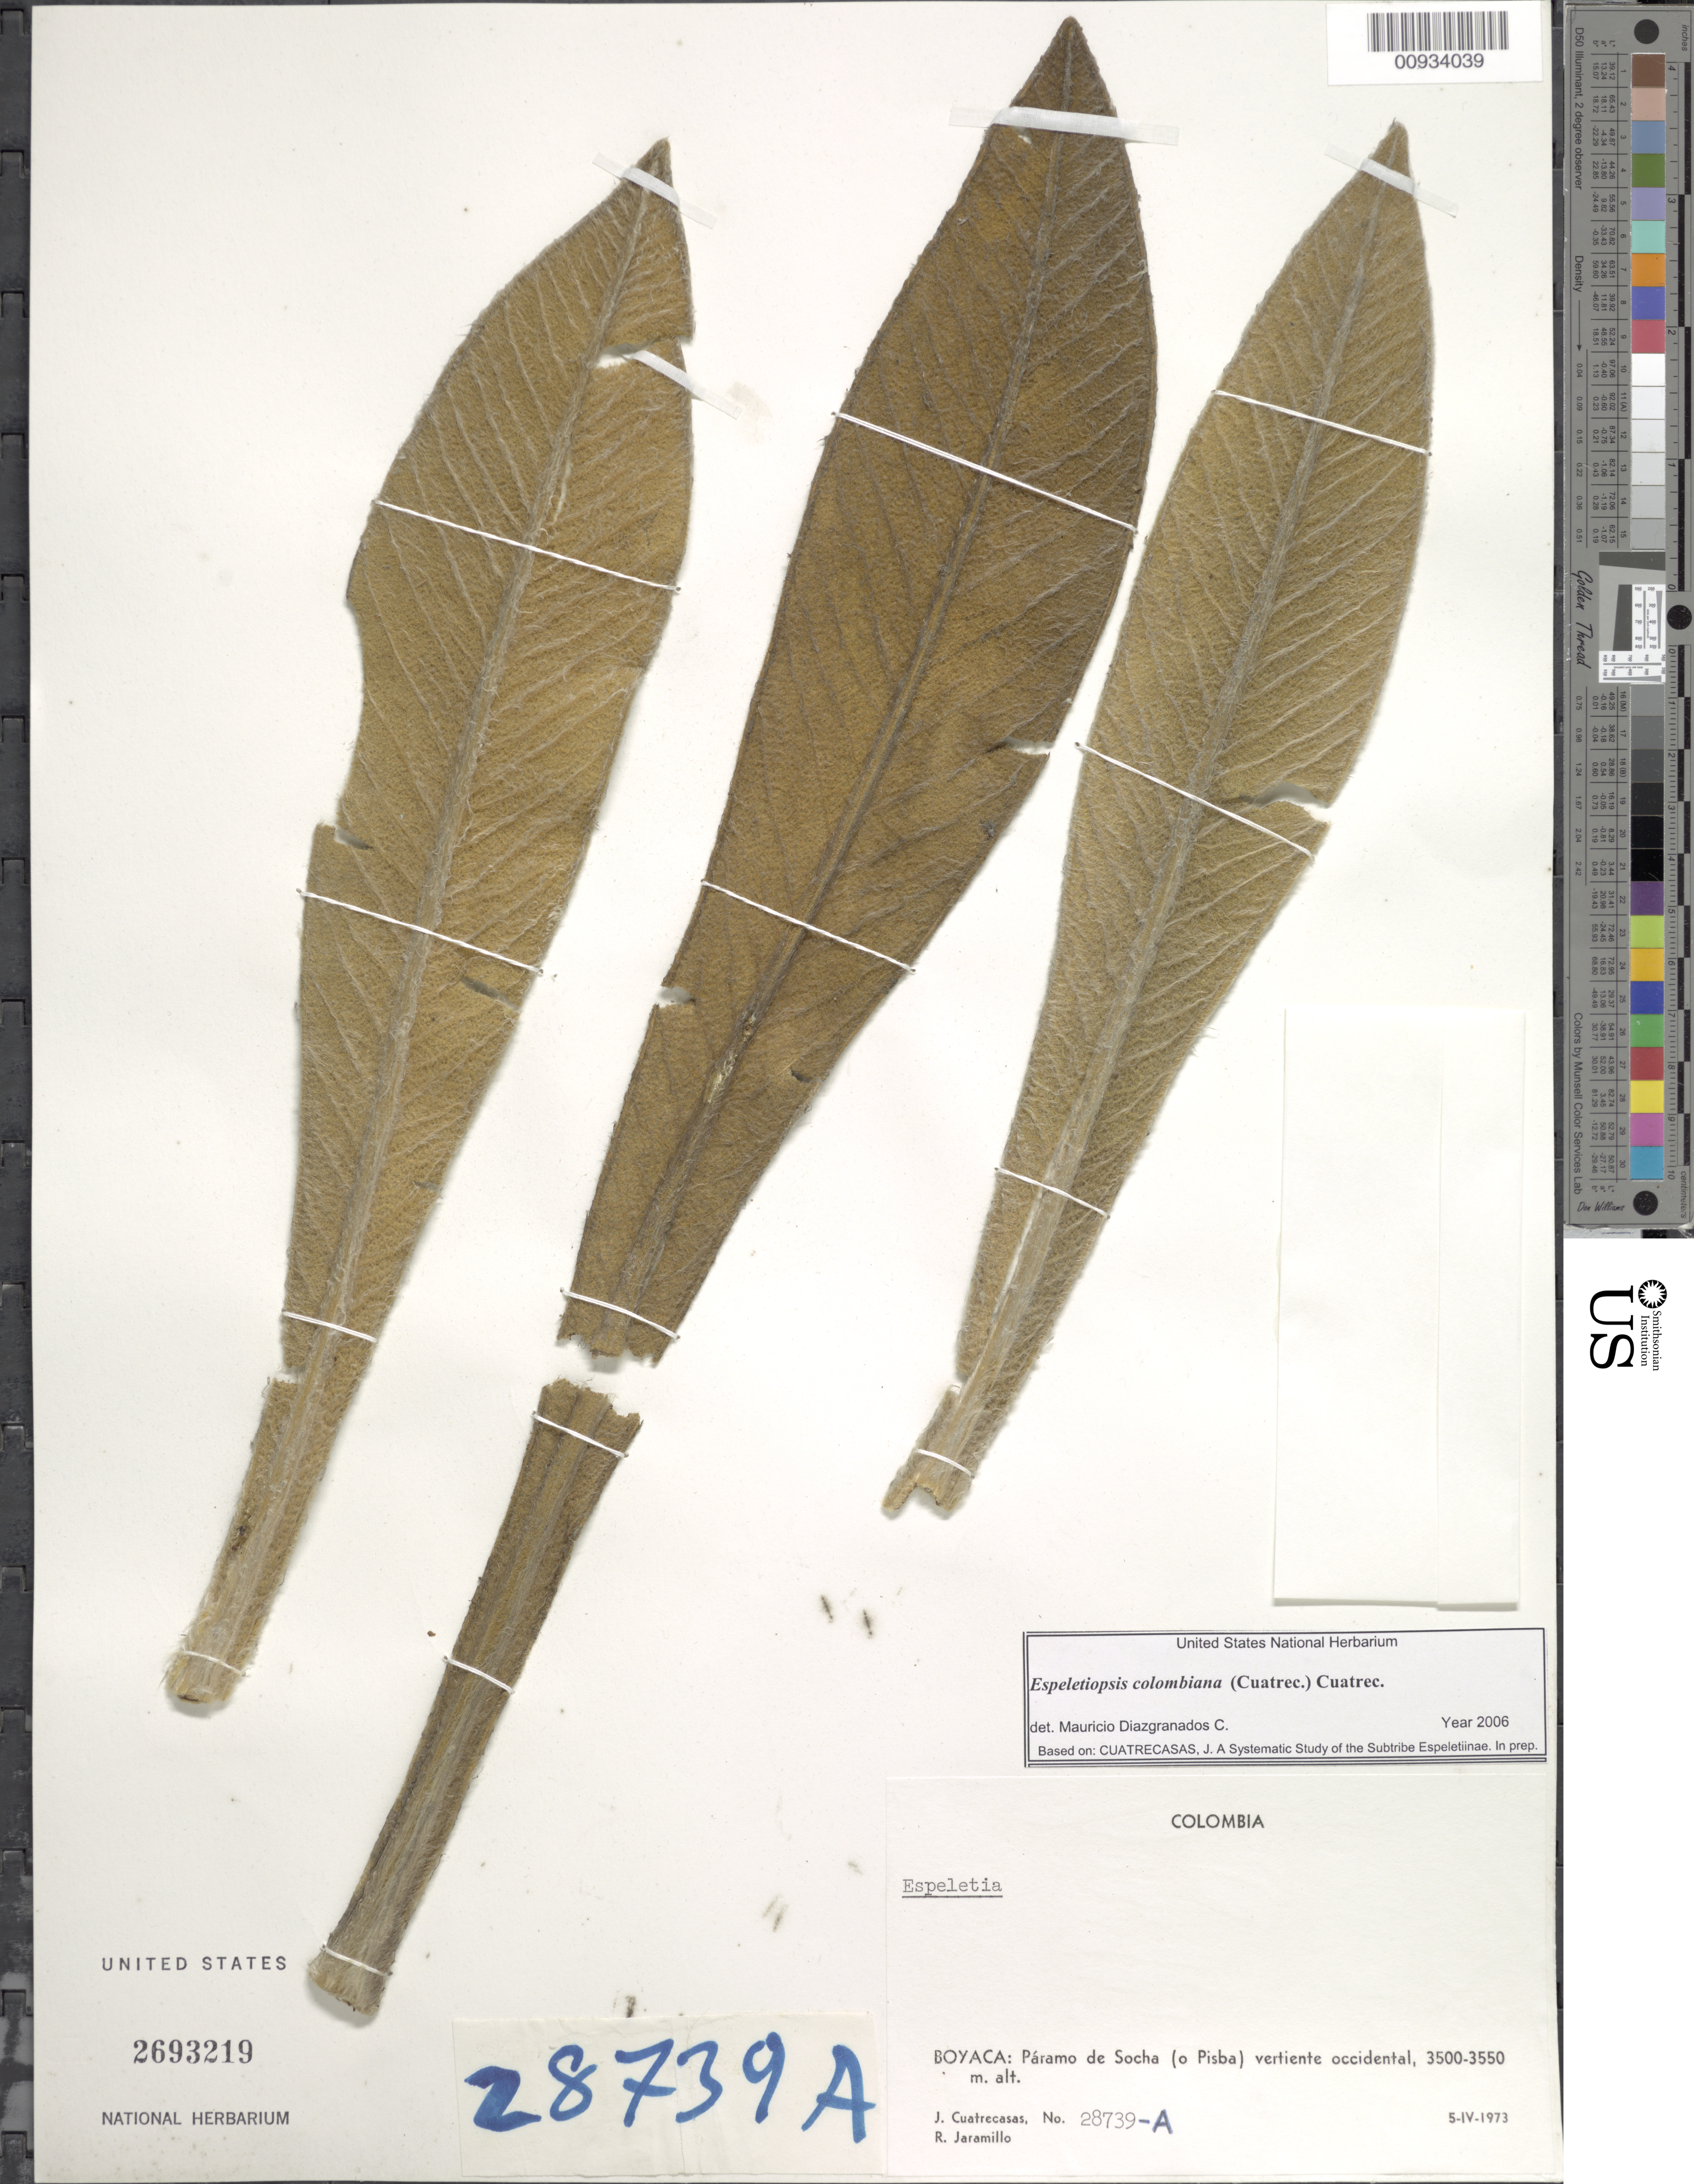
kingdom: Plantae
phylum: Tracheophyta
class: Magnoliopsida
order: Asterales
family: Asteraceae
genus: Espeletiopsis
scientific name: Espeletiopsis colombiana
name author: (Cuatrec.) Cuatrec.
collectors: J. Cuatrecasas & R. Jaramillo M.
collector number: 28739-A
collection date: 1973-04-05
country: Colombia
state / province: Boyacá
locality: Paramo de Socha (o Pisba) vertiente occidental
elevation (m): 3500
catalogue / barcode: US 2693219